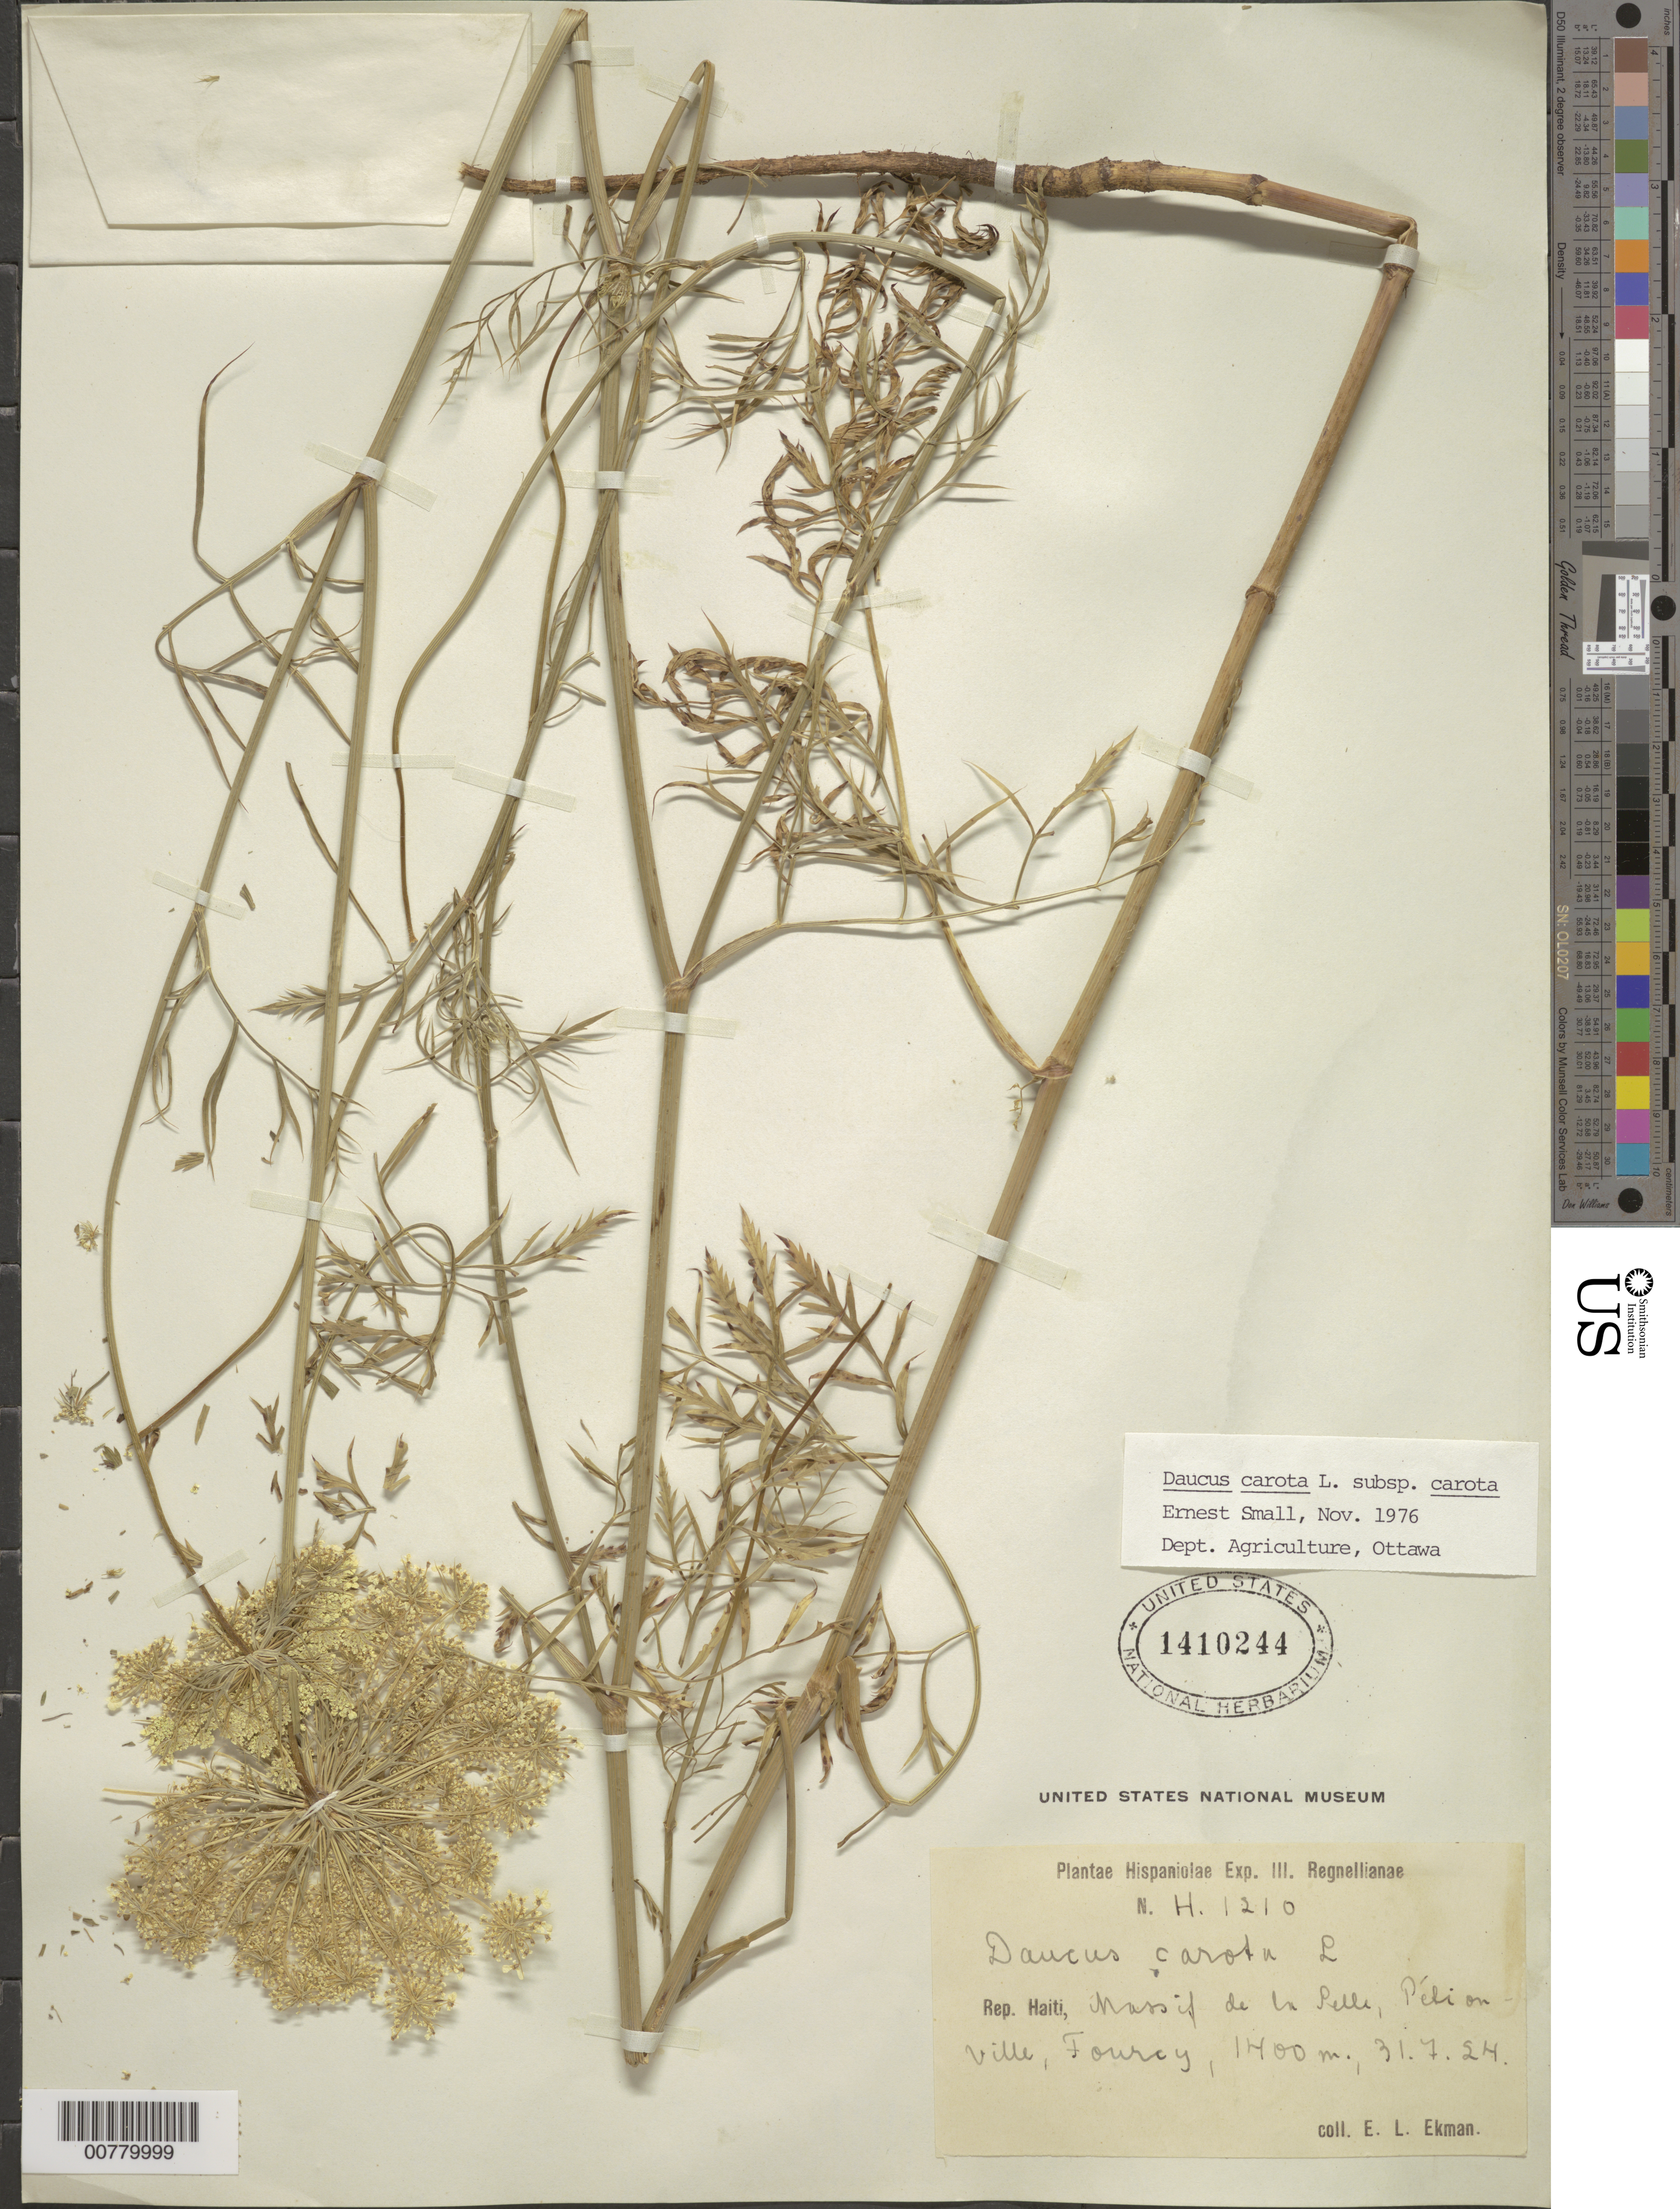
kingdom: Plantae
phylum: Tracheophyta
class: Magnoliopsida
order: Apiales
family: Apiaceae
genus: Daucus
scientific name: Daucus carota subsp. carota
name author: L.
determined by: Small, Ernest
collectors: E. L. Ekman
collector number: H 1210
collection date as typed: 31 Jul 1924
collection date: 1924-07-31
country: Haiti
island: Hispaniola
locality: Massif de la Selle, Pétionville, Fourcy.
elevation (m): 1400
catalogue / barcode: US 1410244